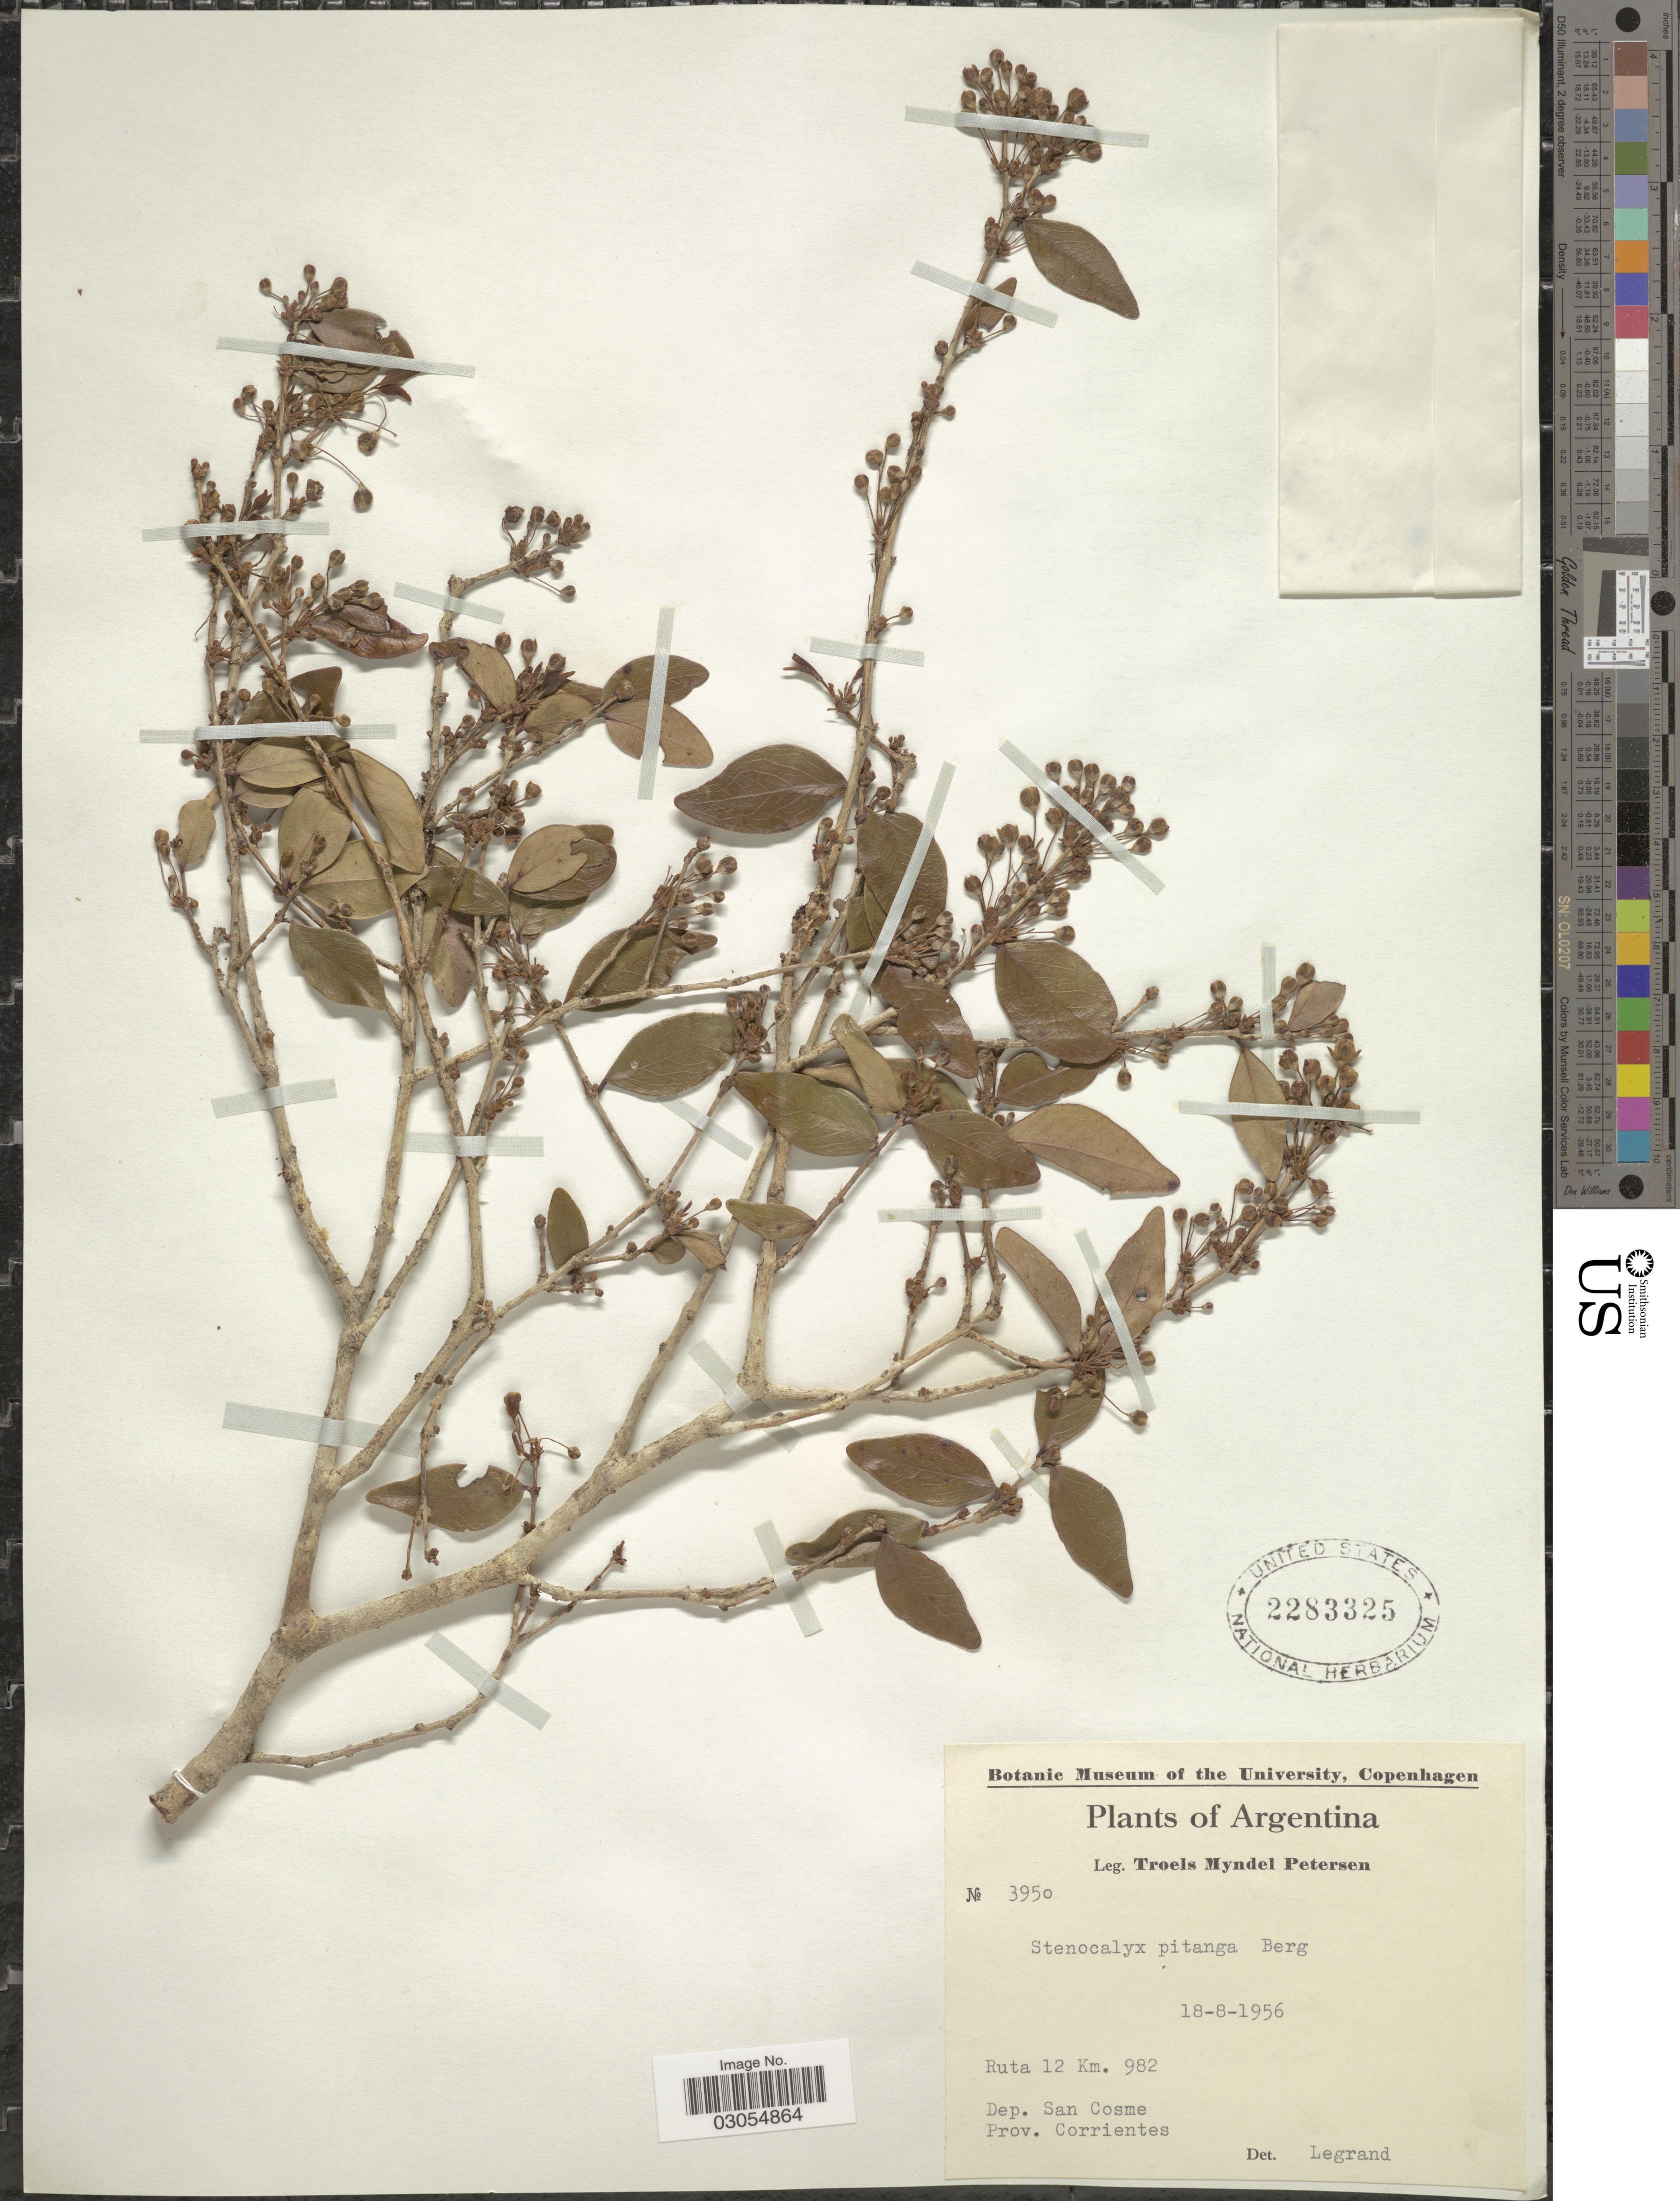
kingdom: Plantae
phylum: Tracheophyta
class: Magnoliopsida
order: Myrtales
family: Myrtaceae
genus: Eugenia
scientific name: Eugenia pitanga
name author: (O. Berg) Nied.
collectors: T. M. Petersen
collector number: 3950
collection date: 1956-08-18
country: Argentina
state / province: Corrientes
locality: Ruta 12 Km. 982. Dep. San Cosme.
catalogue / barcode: US 2283325